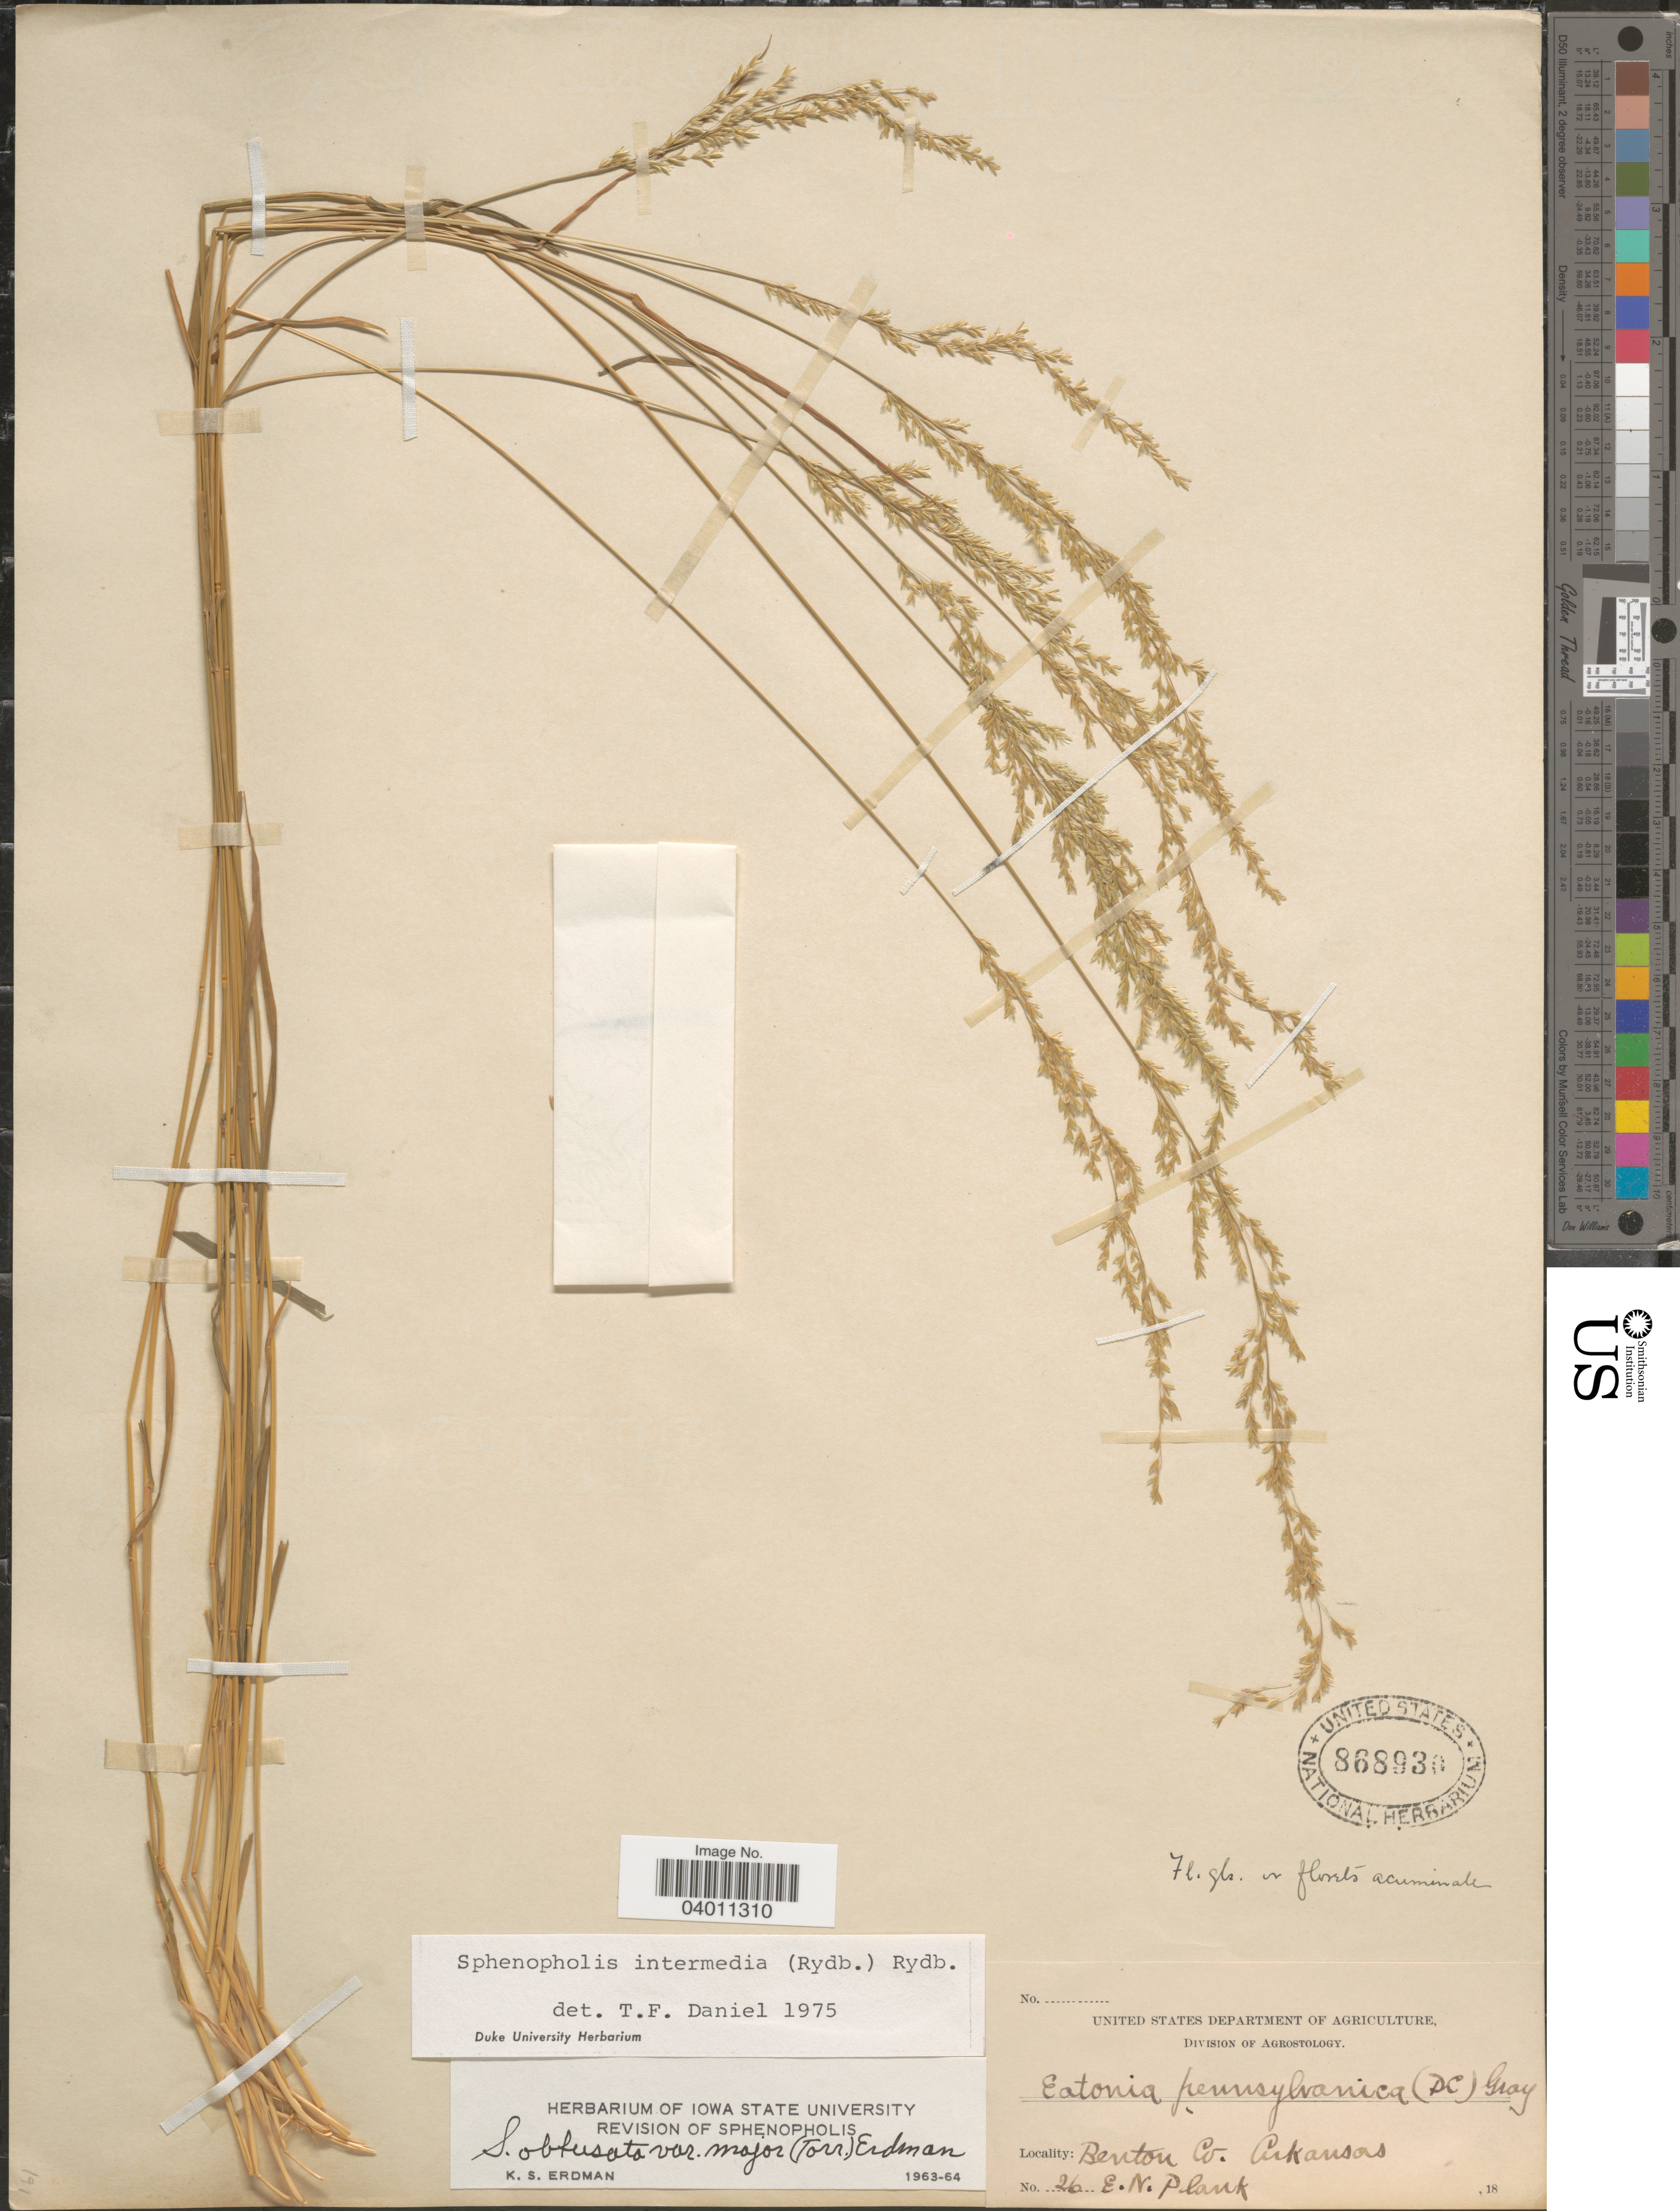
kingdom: Plantae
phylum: Tracheophyta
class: Liliopsida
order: Poales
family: Poaceae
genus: Sphenopholis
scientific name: Sphenopholis intermedia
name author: (Rydb.) Rydb.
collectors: E. Plank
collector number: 26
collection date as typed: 18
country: United States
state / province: Arkansas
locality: Benton Co.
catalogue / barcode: US 868930